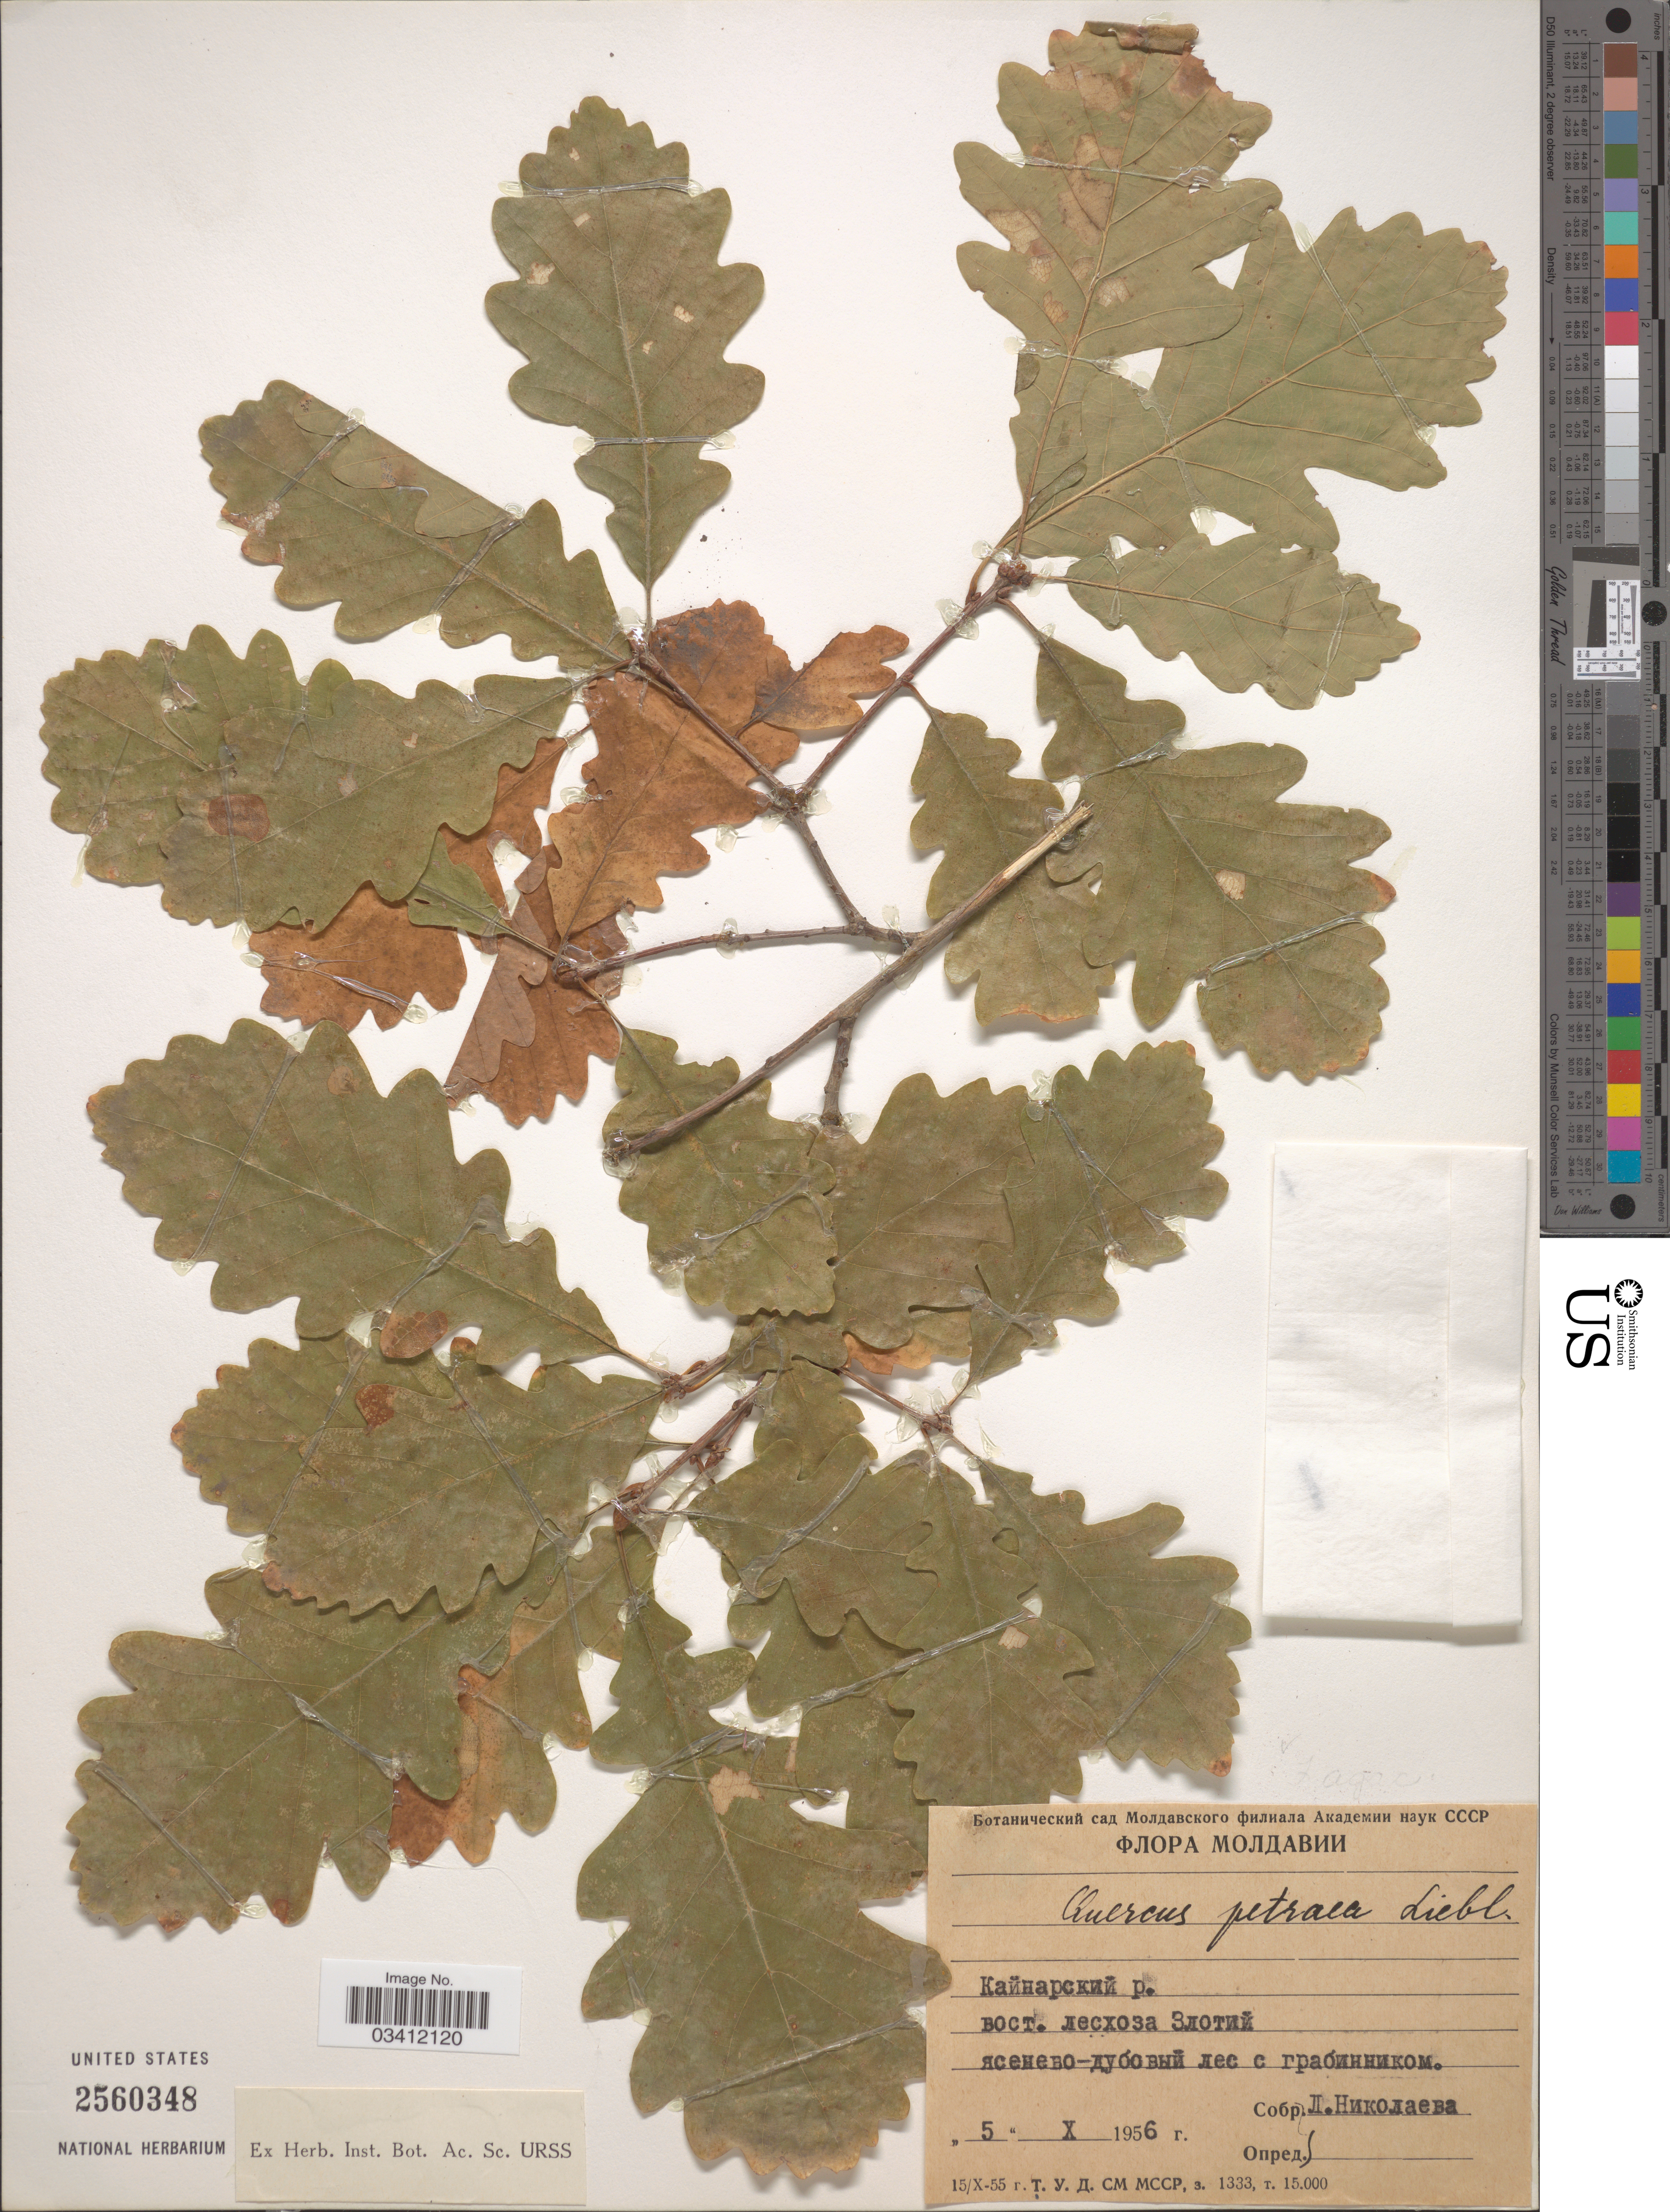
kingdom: Plantae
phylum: Tracheophyta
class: Magnoliopsida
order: Fagales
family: Fagaceae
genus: Quercus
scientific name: Quercus petraea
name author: (Matt.) Liebl.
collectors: L. Nikolaeva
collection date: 1956-10-05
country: Moldova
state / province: Cimislia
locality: Railroad Station Zloti.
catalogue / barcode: US 2560348